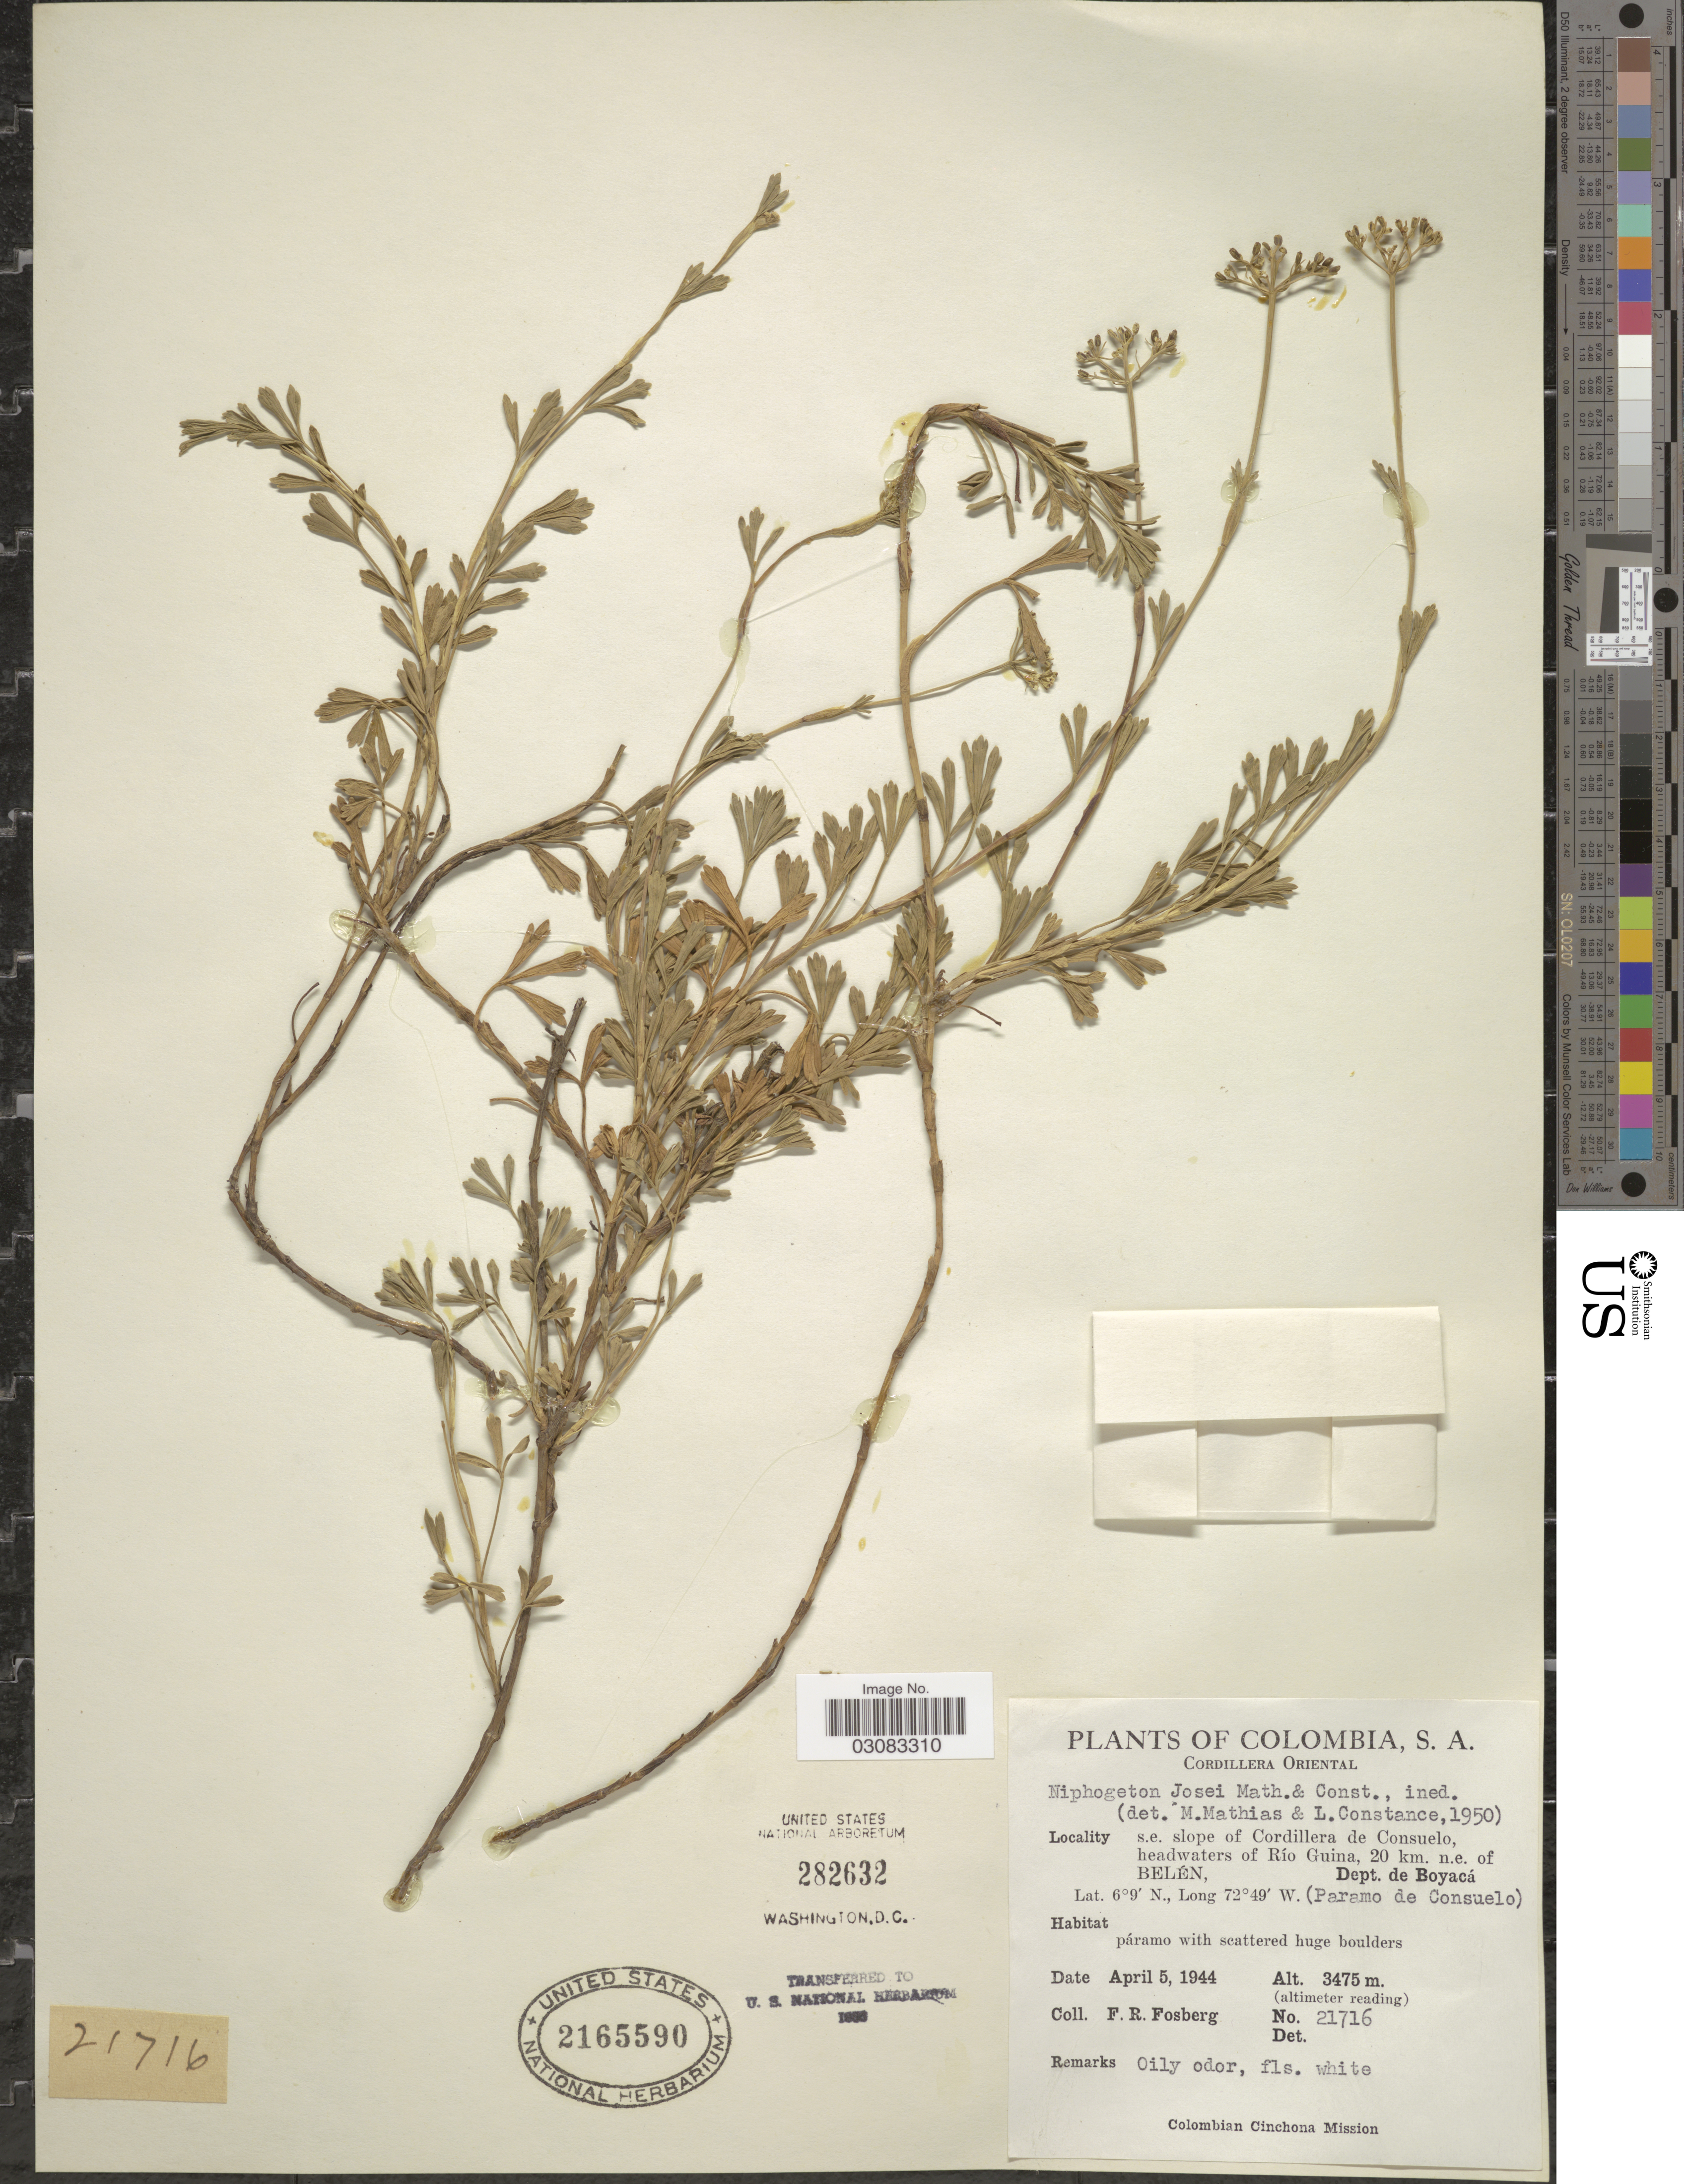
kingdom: Plantae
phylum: Tracheophyta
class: Magnoliopsida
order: Apiales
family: Apiaceae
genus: Niphogeton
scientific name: Niphogeton josei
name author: Mathias & Constance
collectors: F. R. Fosberg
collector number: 21716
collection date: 1944-04-05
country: Colombia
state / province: Boyacá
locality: Cordillera Oriental. S.e. slope of Cordillera de Consuelo, headwaters of Río Guina, 20 km. n.e. of Belén, Dept. de Boyacá. (Paramo de Consuelo).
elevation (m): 3475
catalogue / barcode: US 2165590